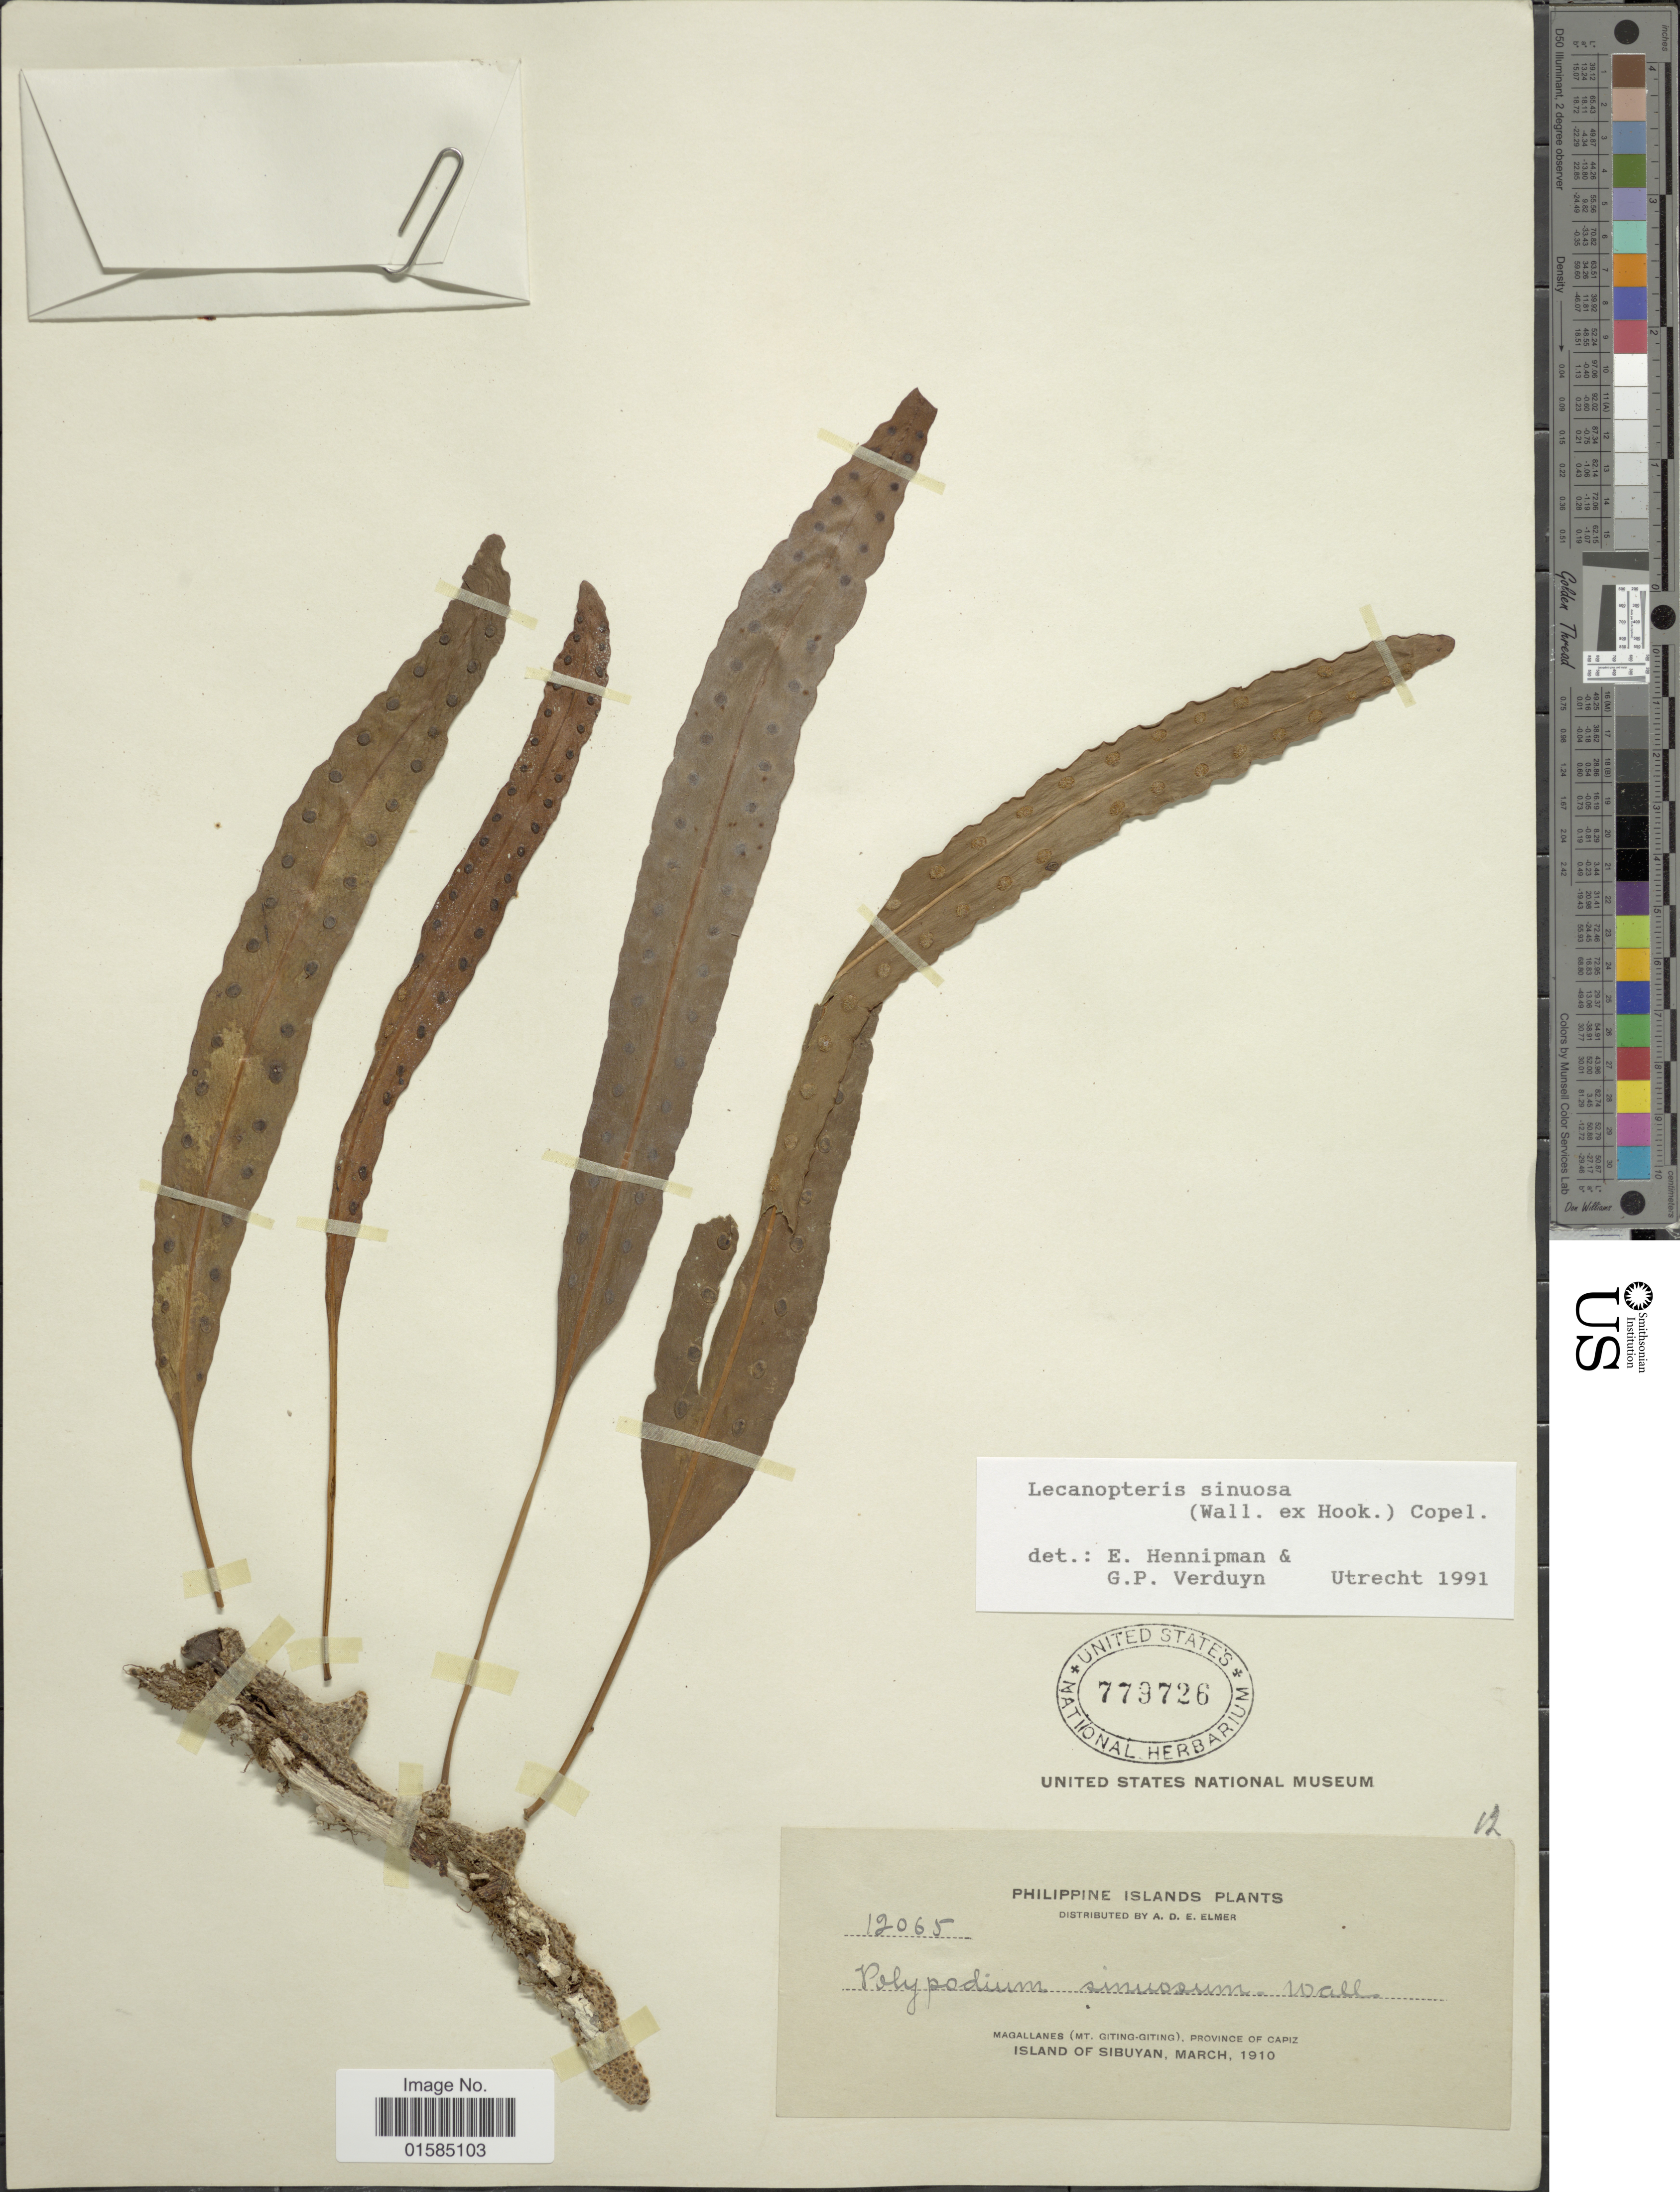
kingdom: Plantae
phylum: Tracheophyta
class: Polypodiopsida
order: Polypodiales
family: Polypodiaceae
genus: Lecanopteris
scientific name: Lecanopteris sinuosa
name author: (Wall. ex Hook.) Copel.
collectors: A. D. E. Elmer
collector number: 12065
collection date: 1910-03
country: Philippines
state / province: Western Visayas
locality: Philippine Islands, Magallanes (Mt. Giting-Giting), Province of Capiz, Island of Sibuyan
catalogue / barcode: US 779726